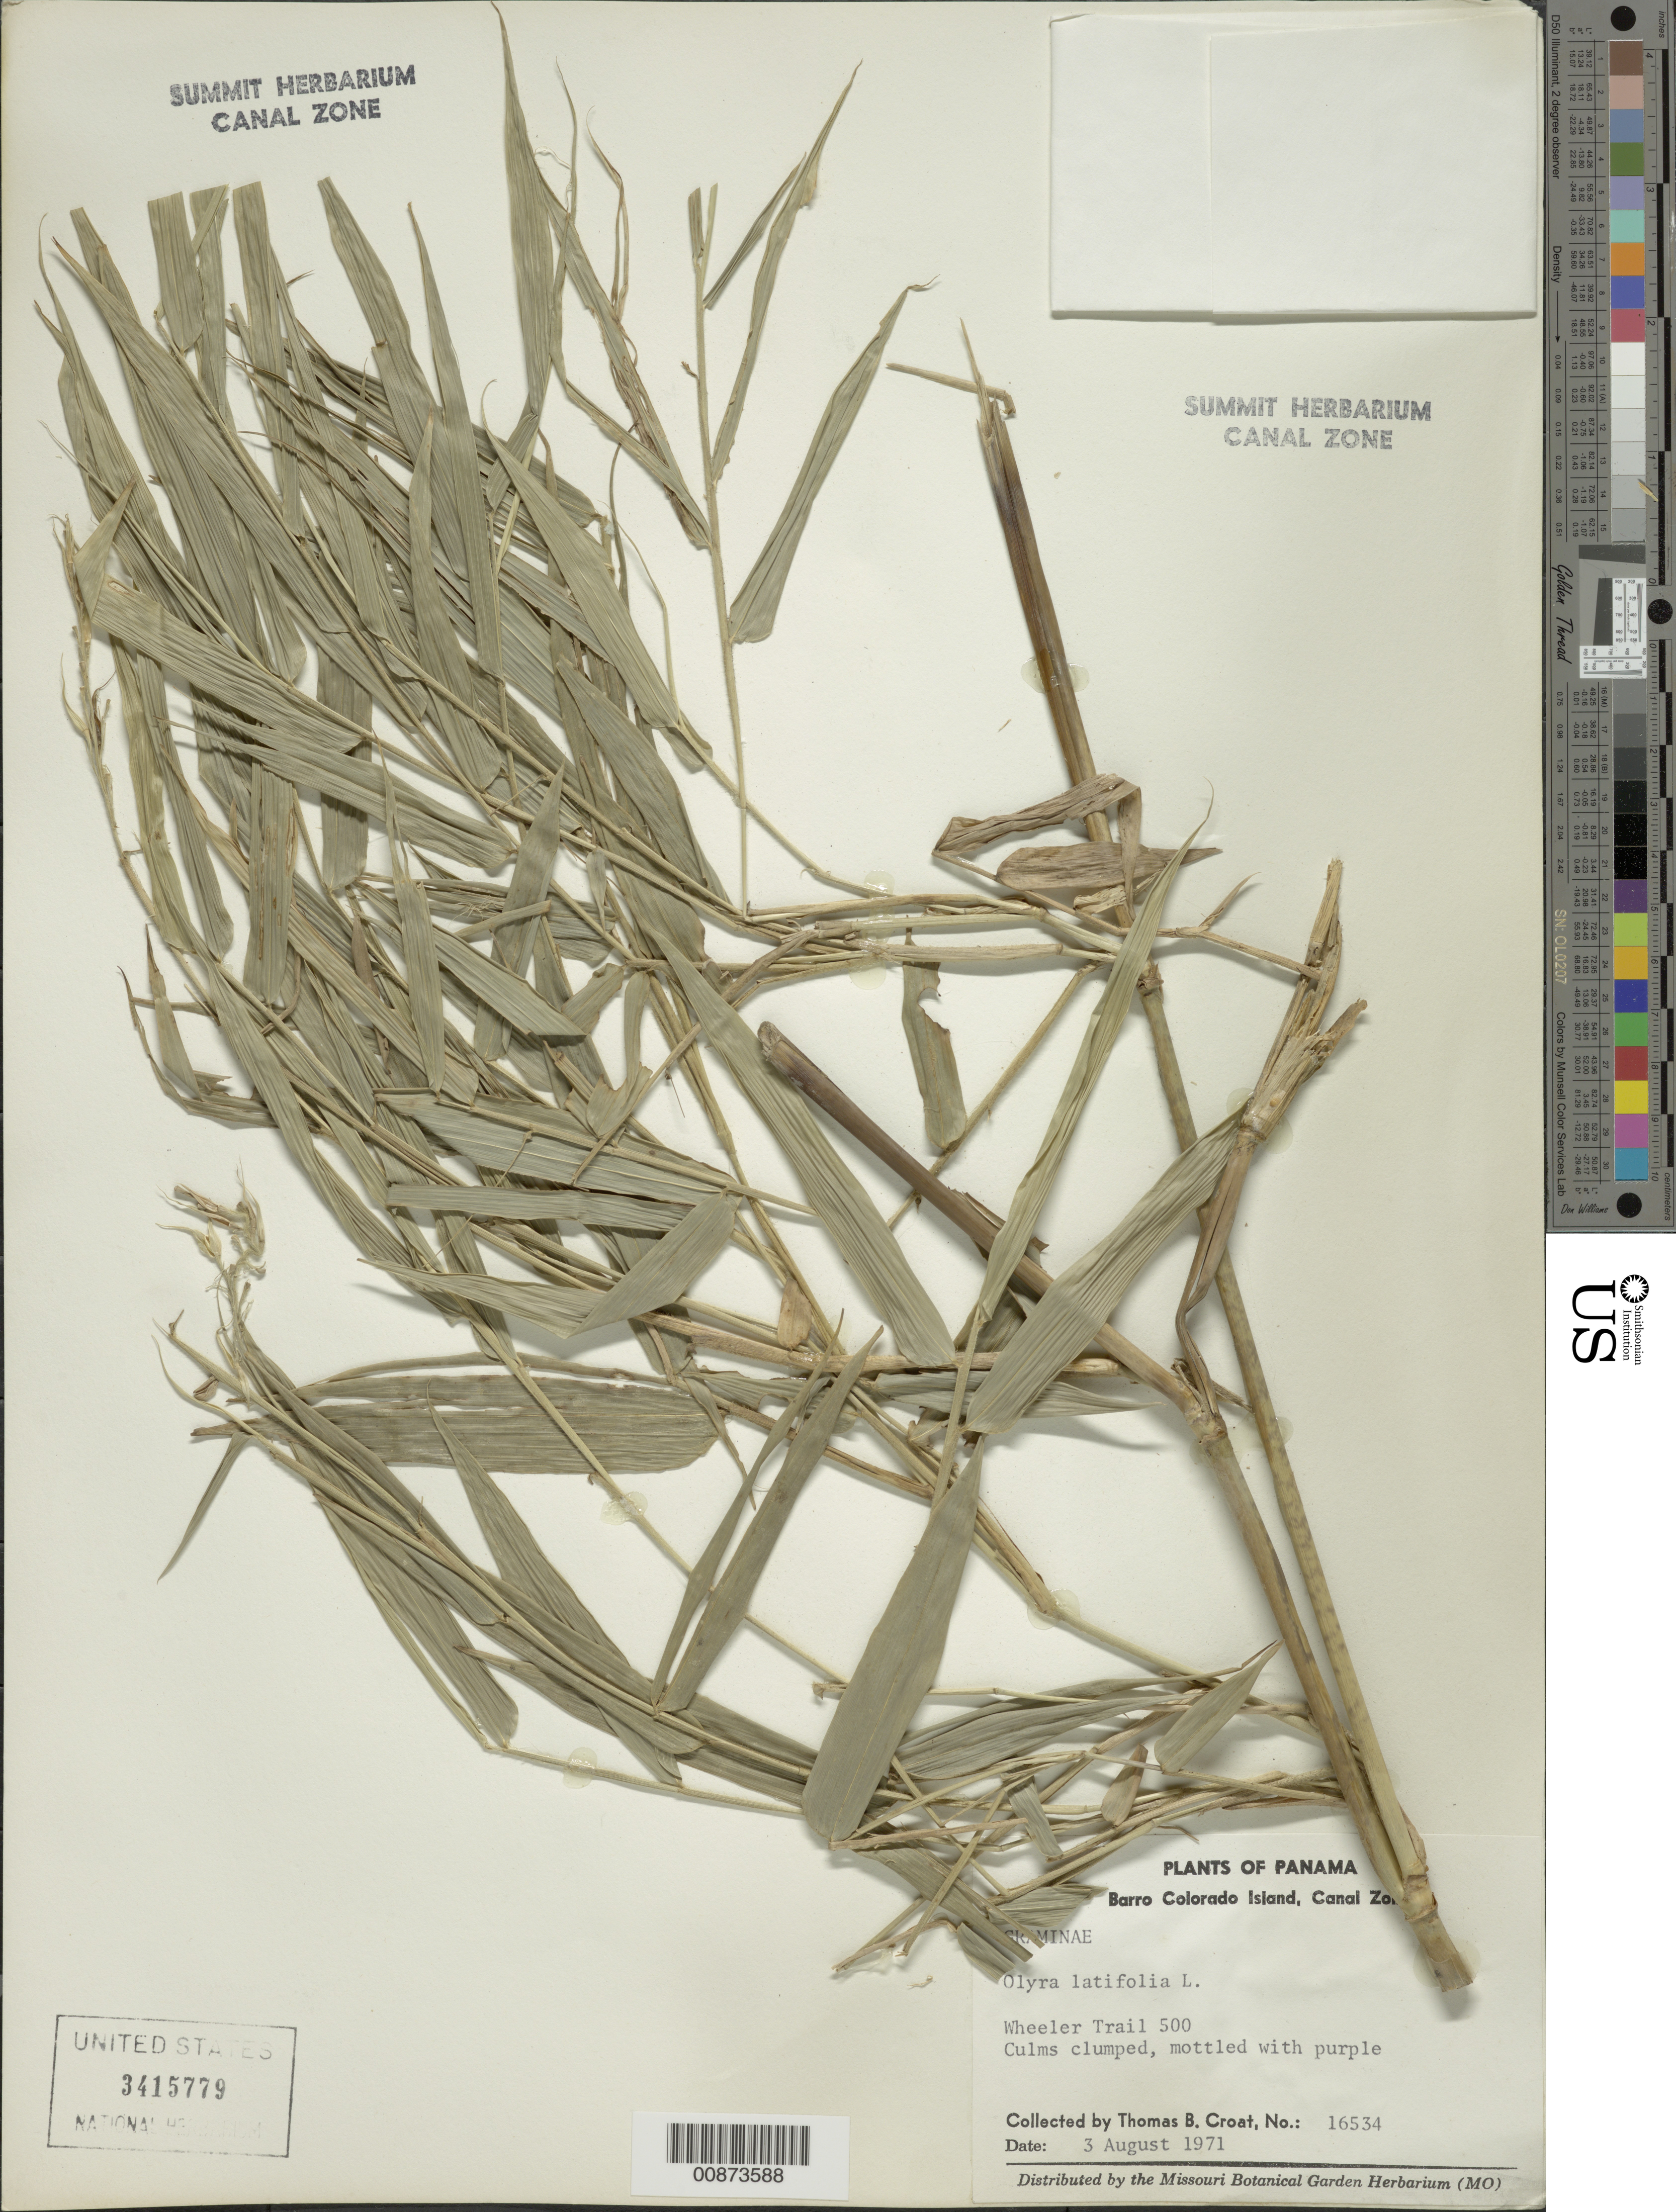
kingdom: Plantae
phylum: Tracheophyta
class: Liliopsida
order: Poales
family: Poaceae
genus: Olyra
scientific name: Olyra latifolia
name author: L.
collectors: T. B. Croat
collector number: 16534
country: Panama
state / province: Panamá Oeste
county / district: Canal Zone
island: Barro Colorado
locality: Wheeler Trail 500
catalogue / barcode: US 3415779